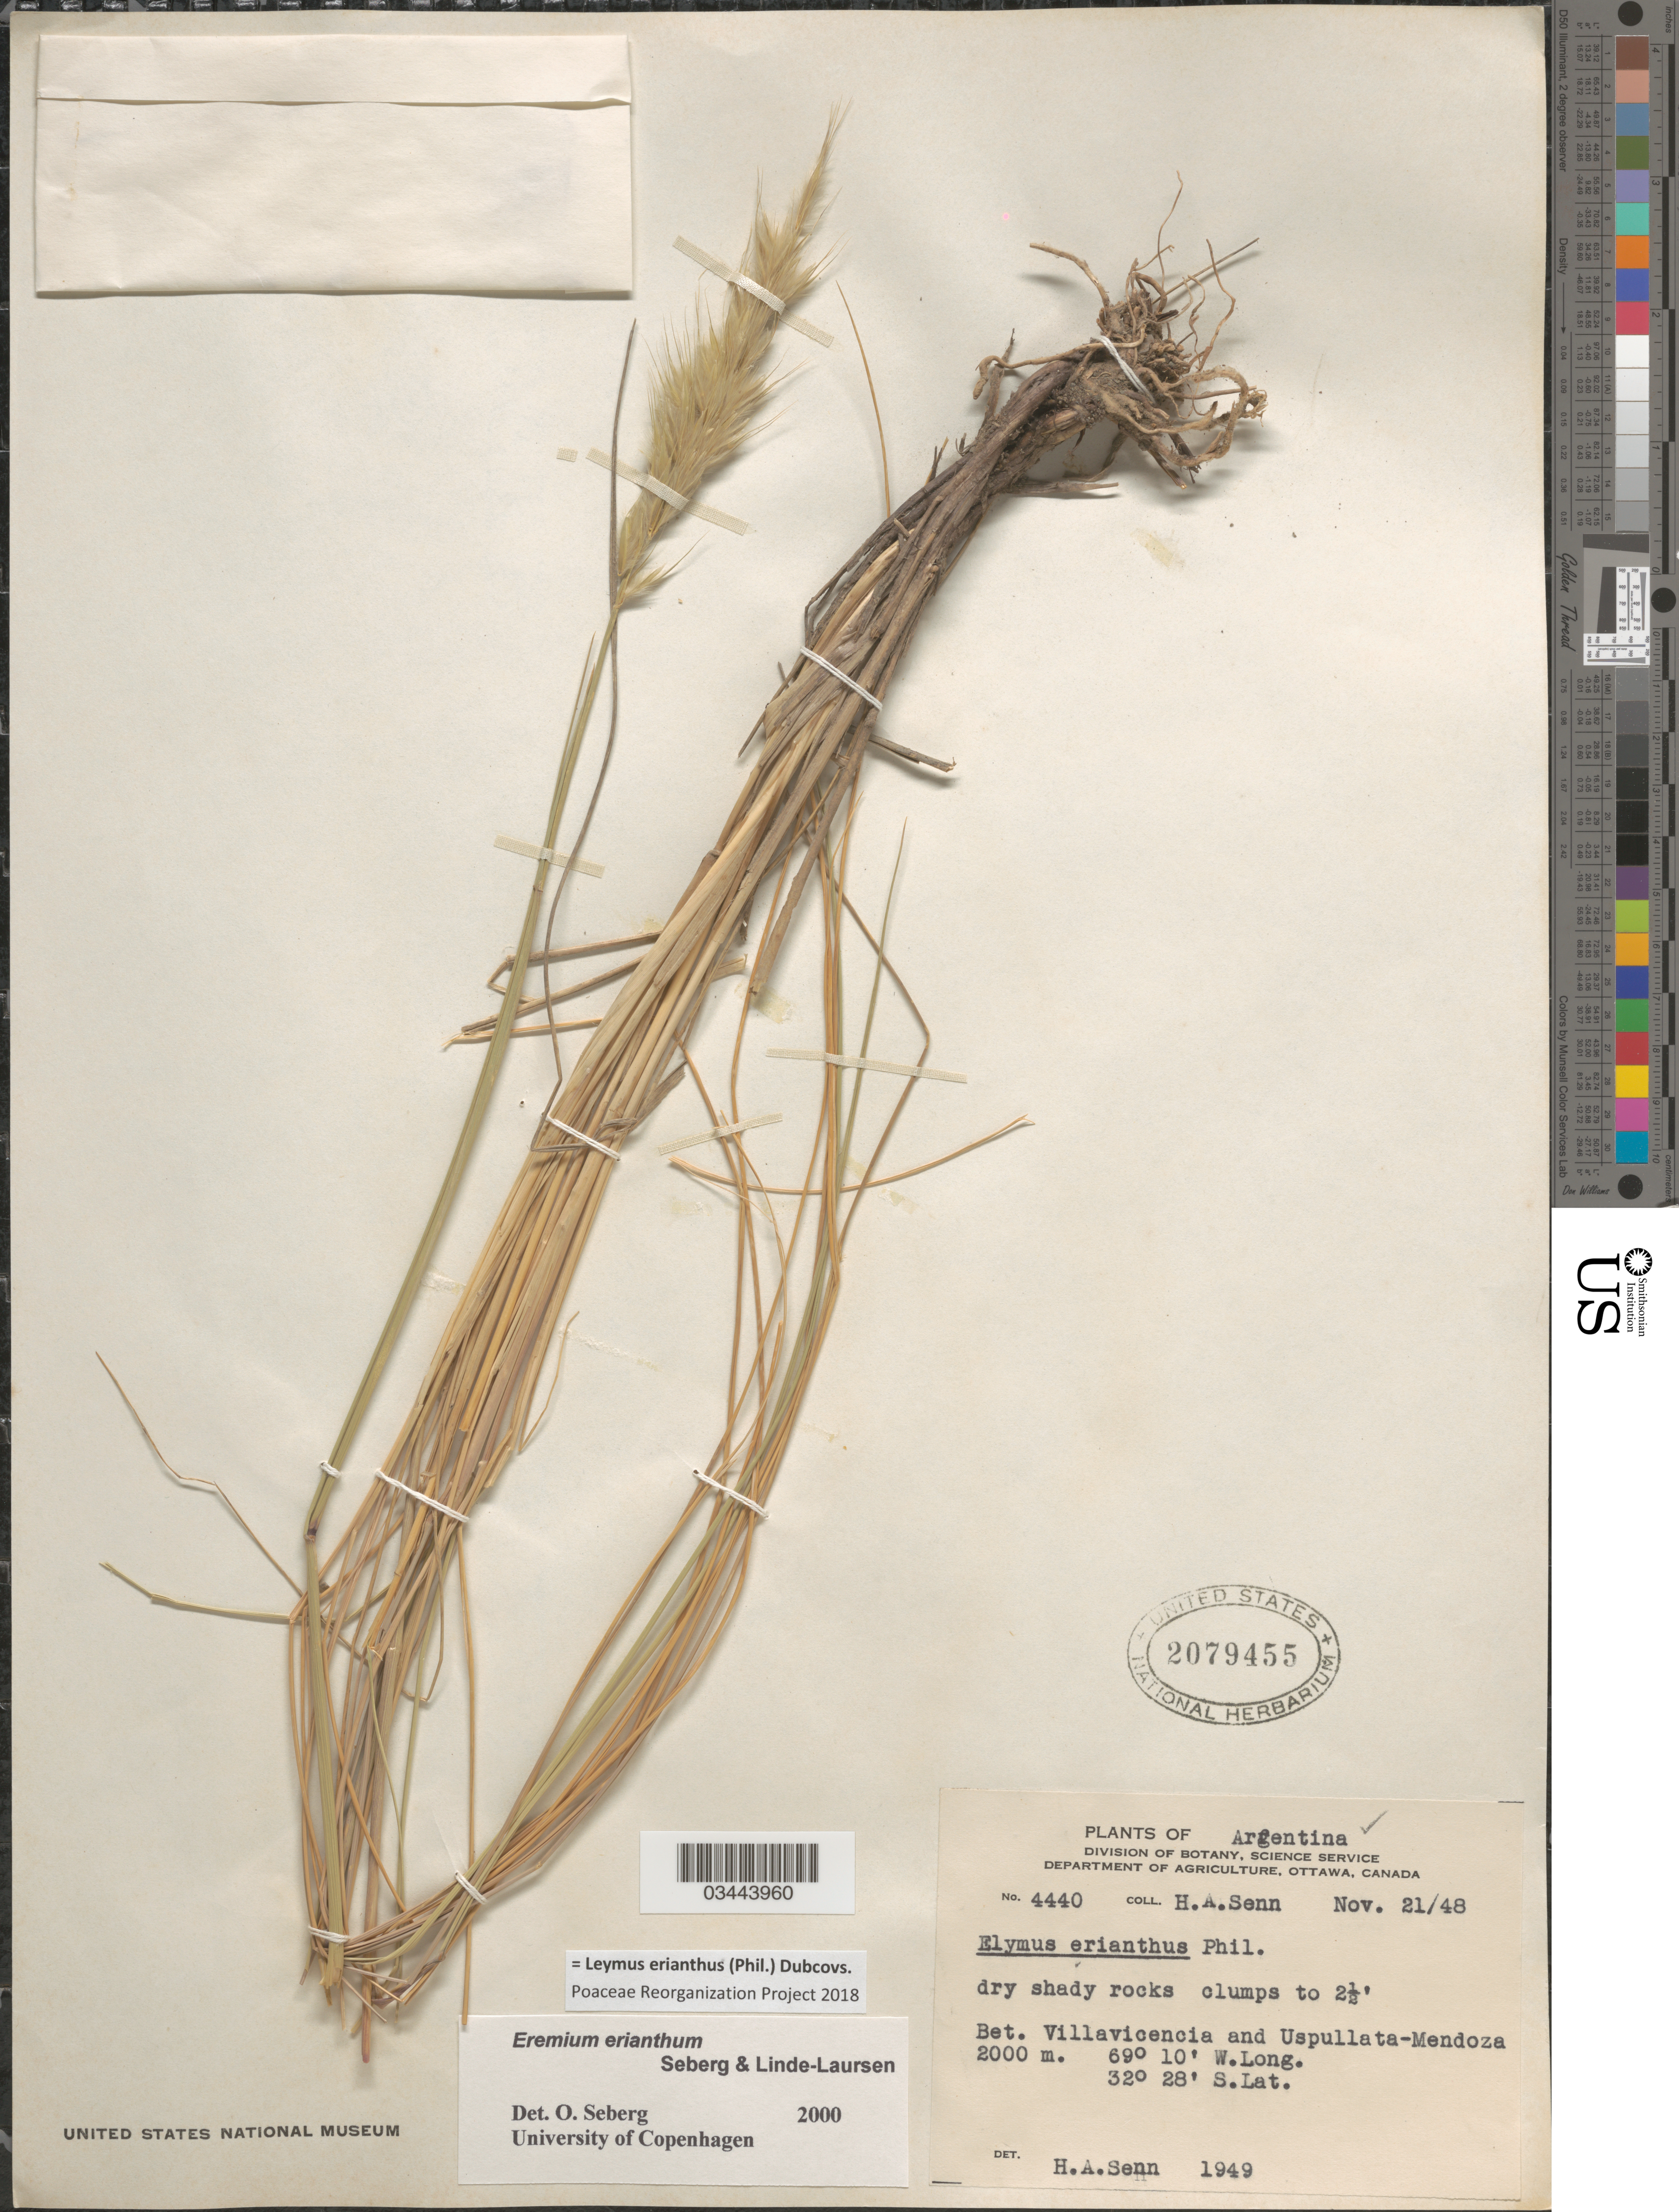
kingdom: Plantae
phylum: Tracheophyta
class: Liliopsida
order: Poales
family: Poaceae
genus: Leymus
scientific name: Leymus erianthus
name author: (Phil.) Dubcovsky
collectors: H. Senn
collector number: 4440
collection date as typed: Transcribed d/m/y: 21/11/48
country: Argentina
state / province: Mendoza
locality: Bet. Villavicencia and Uspullata-Mendoza.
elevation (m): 2000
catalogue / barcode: US 2079455